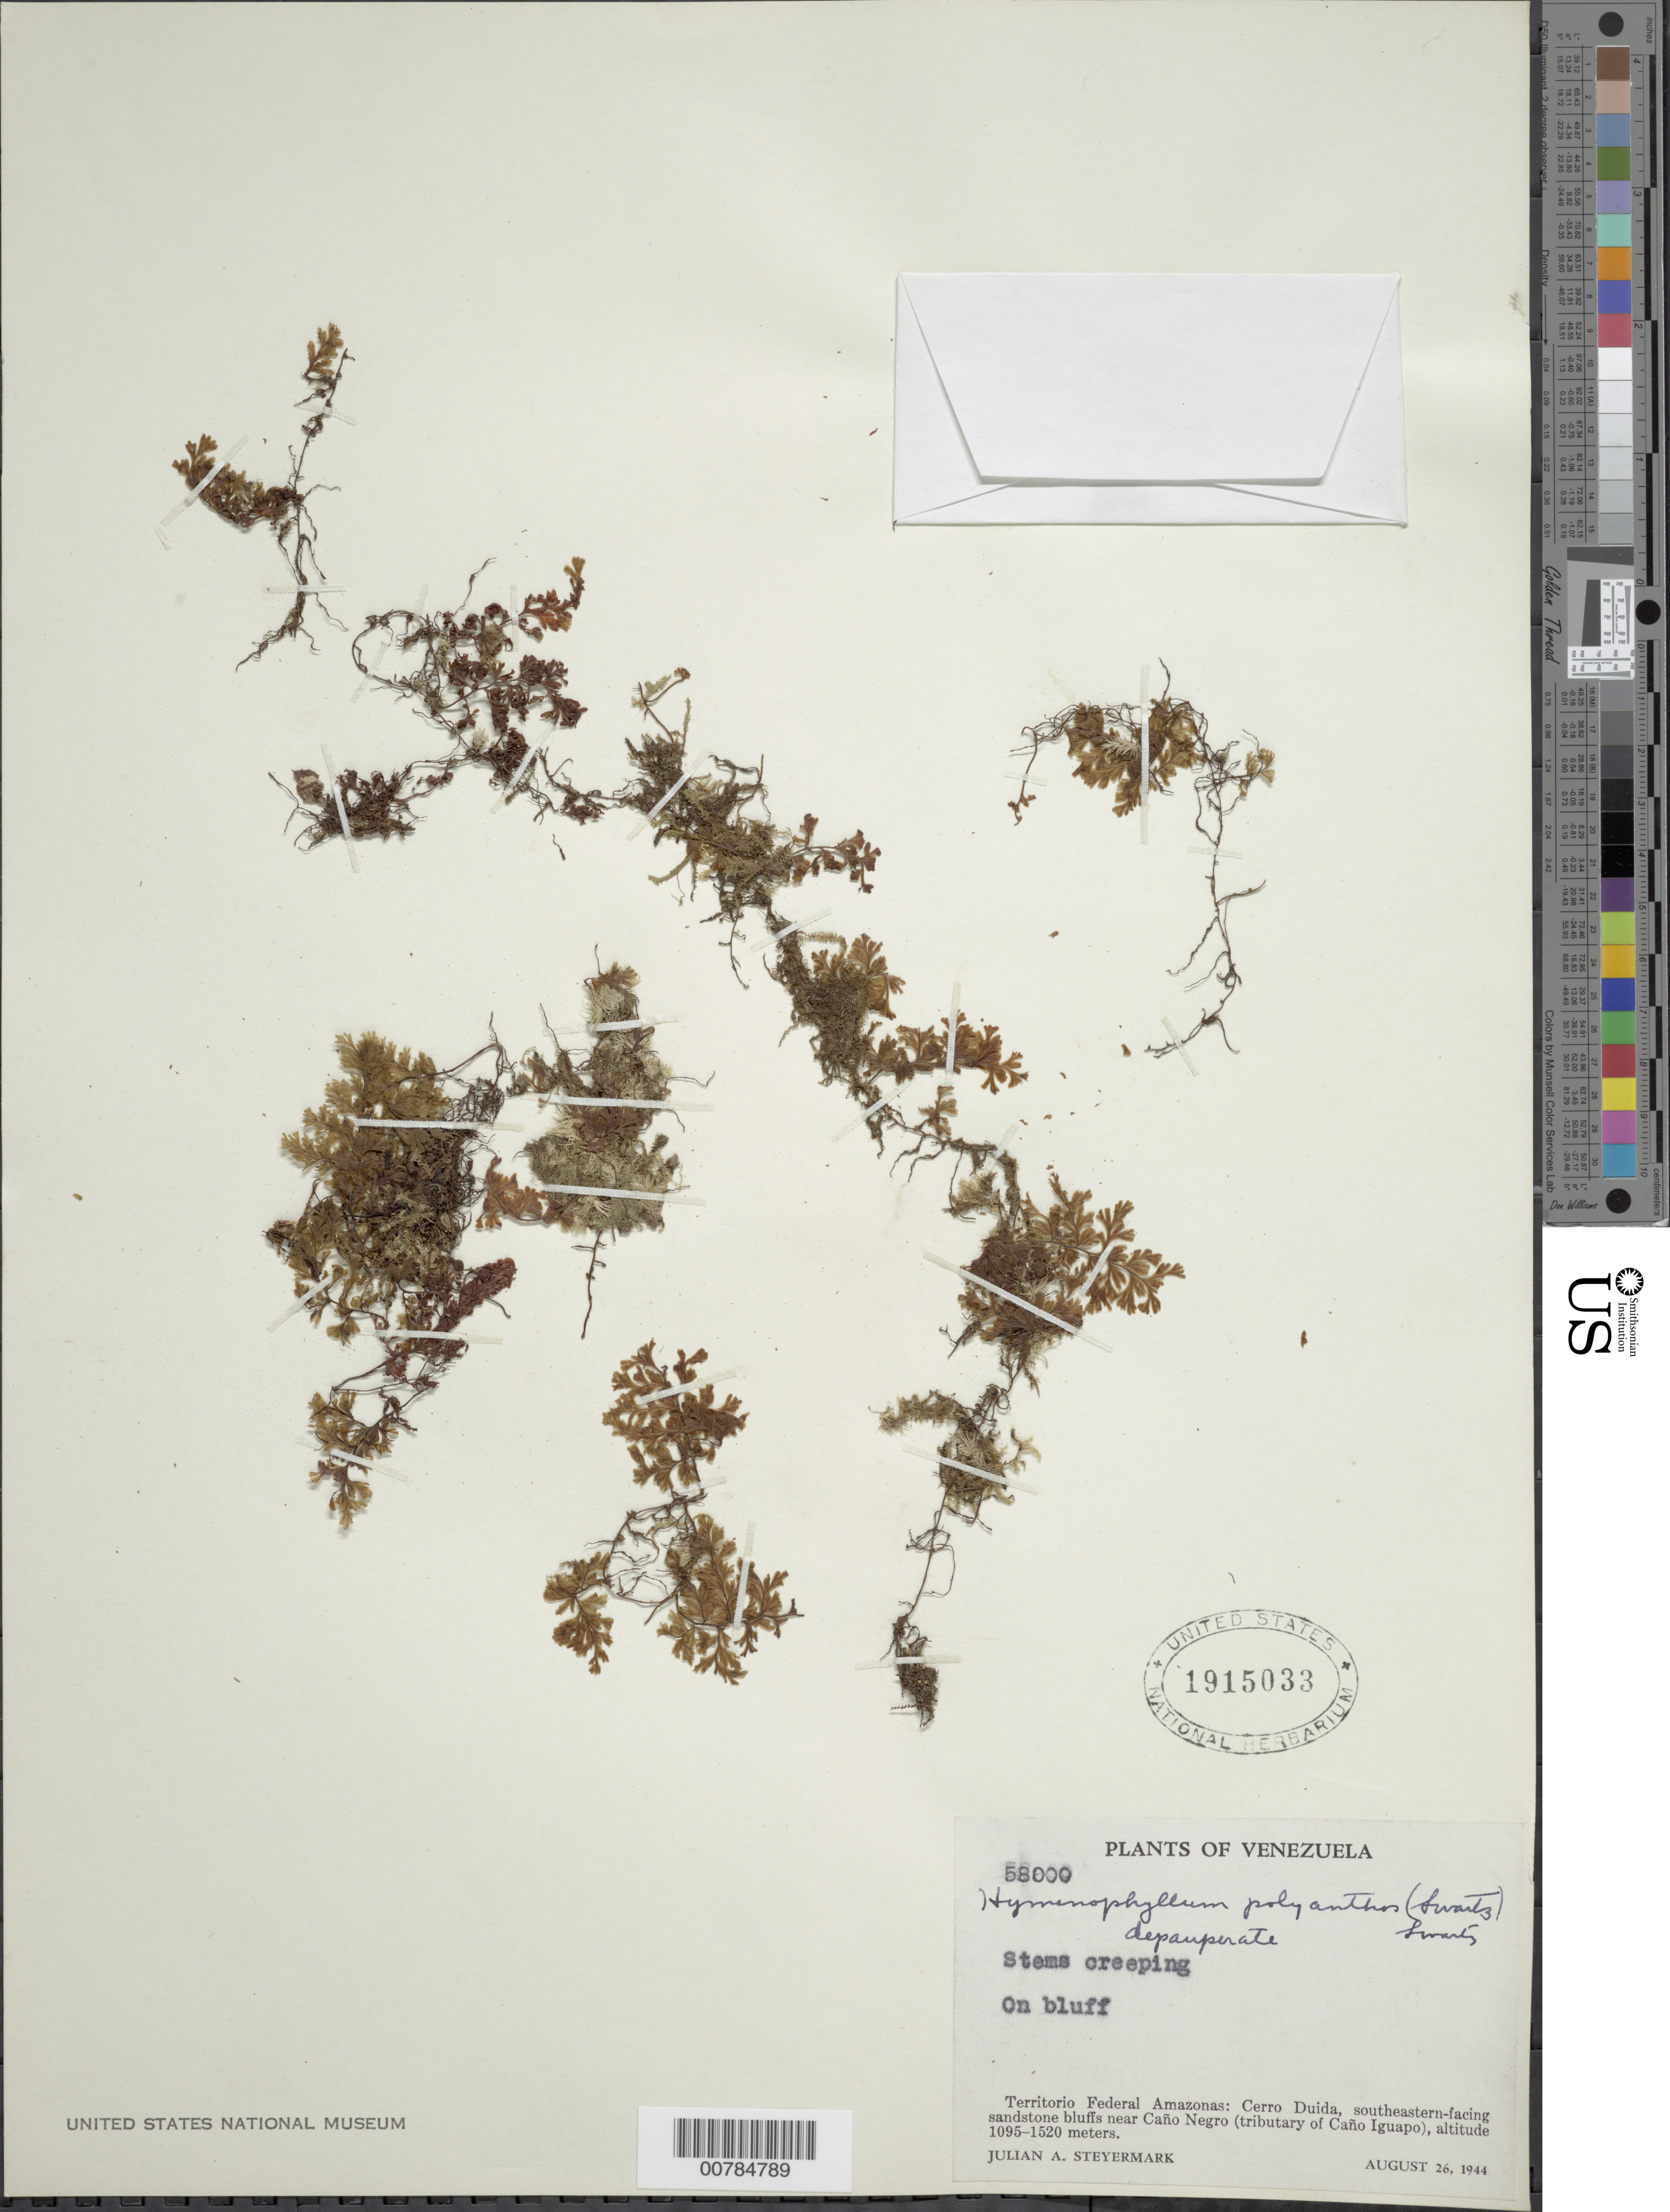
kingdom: Plantae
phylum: Tracheophyta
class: Polypodiopsida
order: Hymenophyllales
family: Hymenophyllaceae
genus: Hymenophyllum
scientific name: Hymenophyllum polyanthos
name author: (Sw.) Sw.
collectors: J. Steyermark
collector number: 58000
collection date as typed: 25-Aug-44 to 26-Aug-44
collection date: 1944-08-25/1944-08-26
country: Venezuela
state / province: Amazonas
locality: Cerro Duida, southeastern-facing slopes along Caño Negro (tributary of Caño Iguapo)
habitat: SE-facing slopes, sandstone bluffs, on bluff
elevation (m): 1095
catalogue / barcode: US 1915033